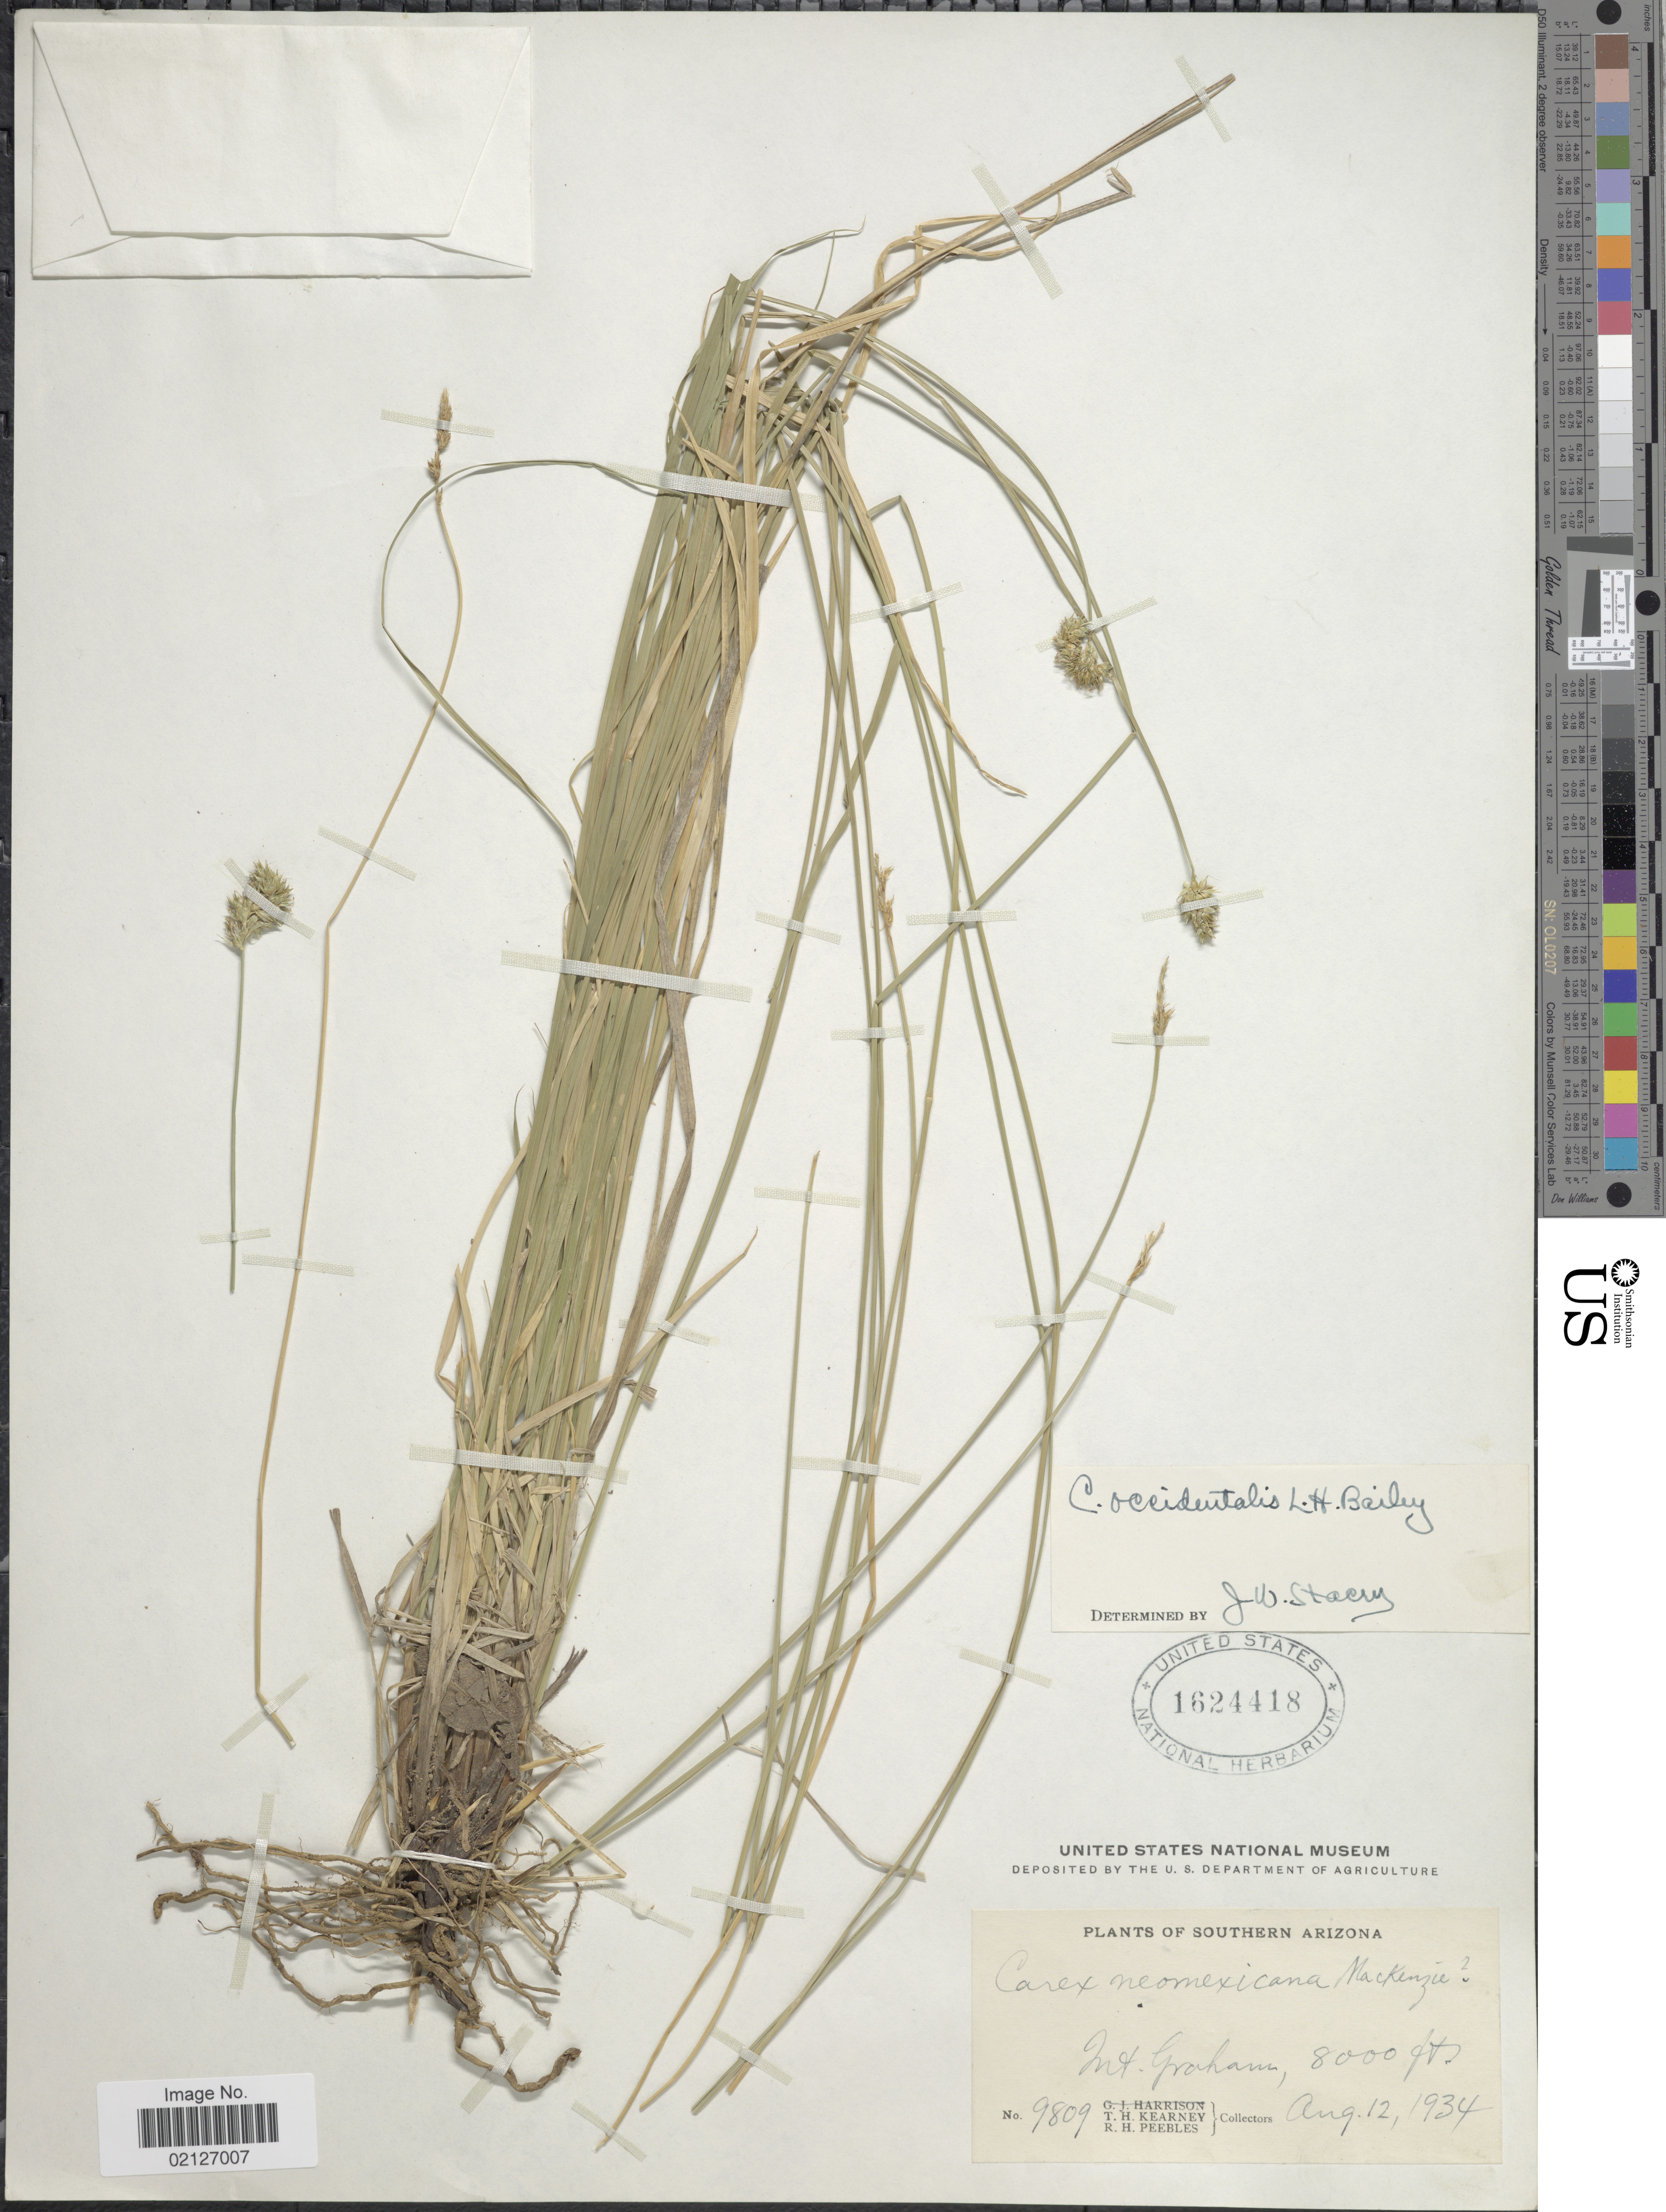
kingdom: Plantae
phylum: Tracheophyta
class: Liliopsida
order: Poales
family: Cyperaceae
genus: Carex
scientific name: Carex occidentalis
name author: L.H. Bailey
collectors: T. H. Kearney & R. H. Peebles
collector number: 9809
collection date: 1934-08-12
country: United States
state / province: Arizona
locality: Southern Arizona, Mt. Graham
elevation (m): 2438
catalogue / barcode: US 1624418